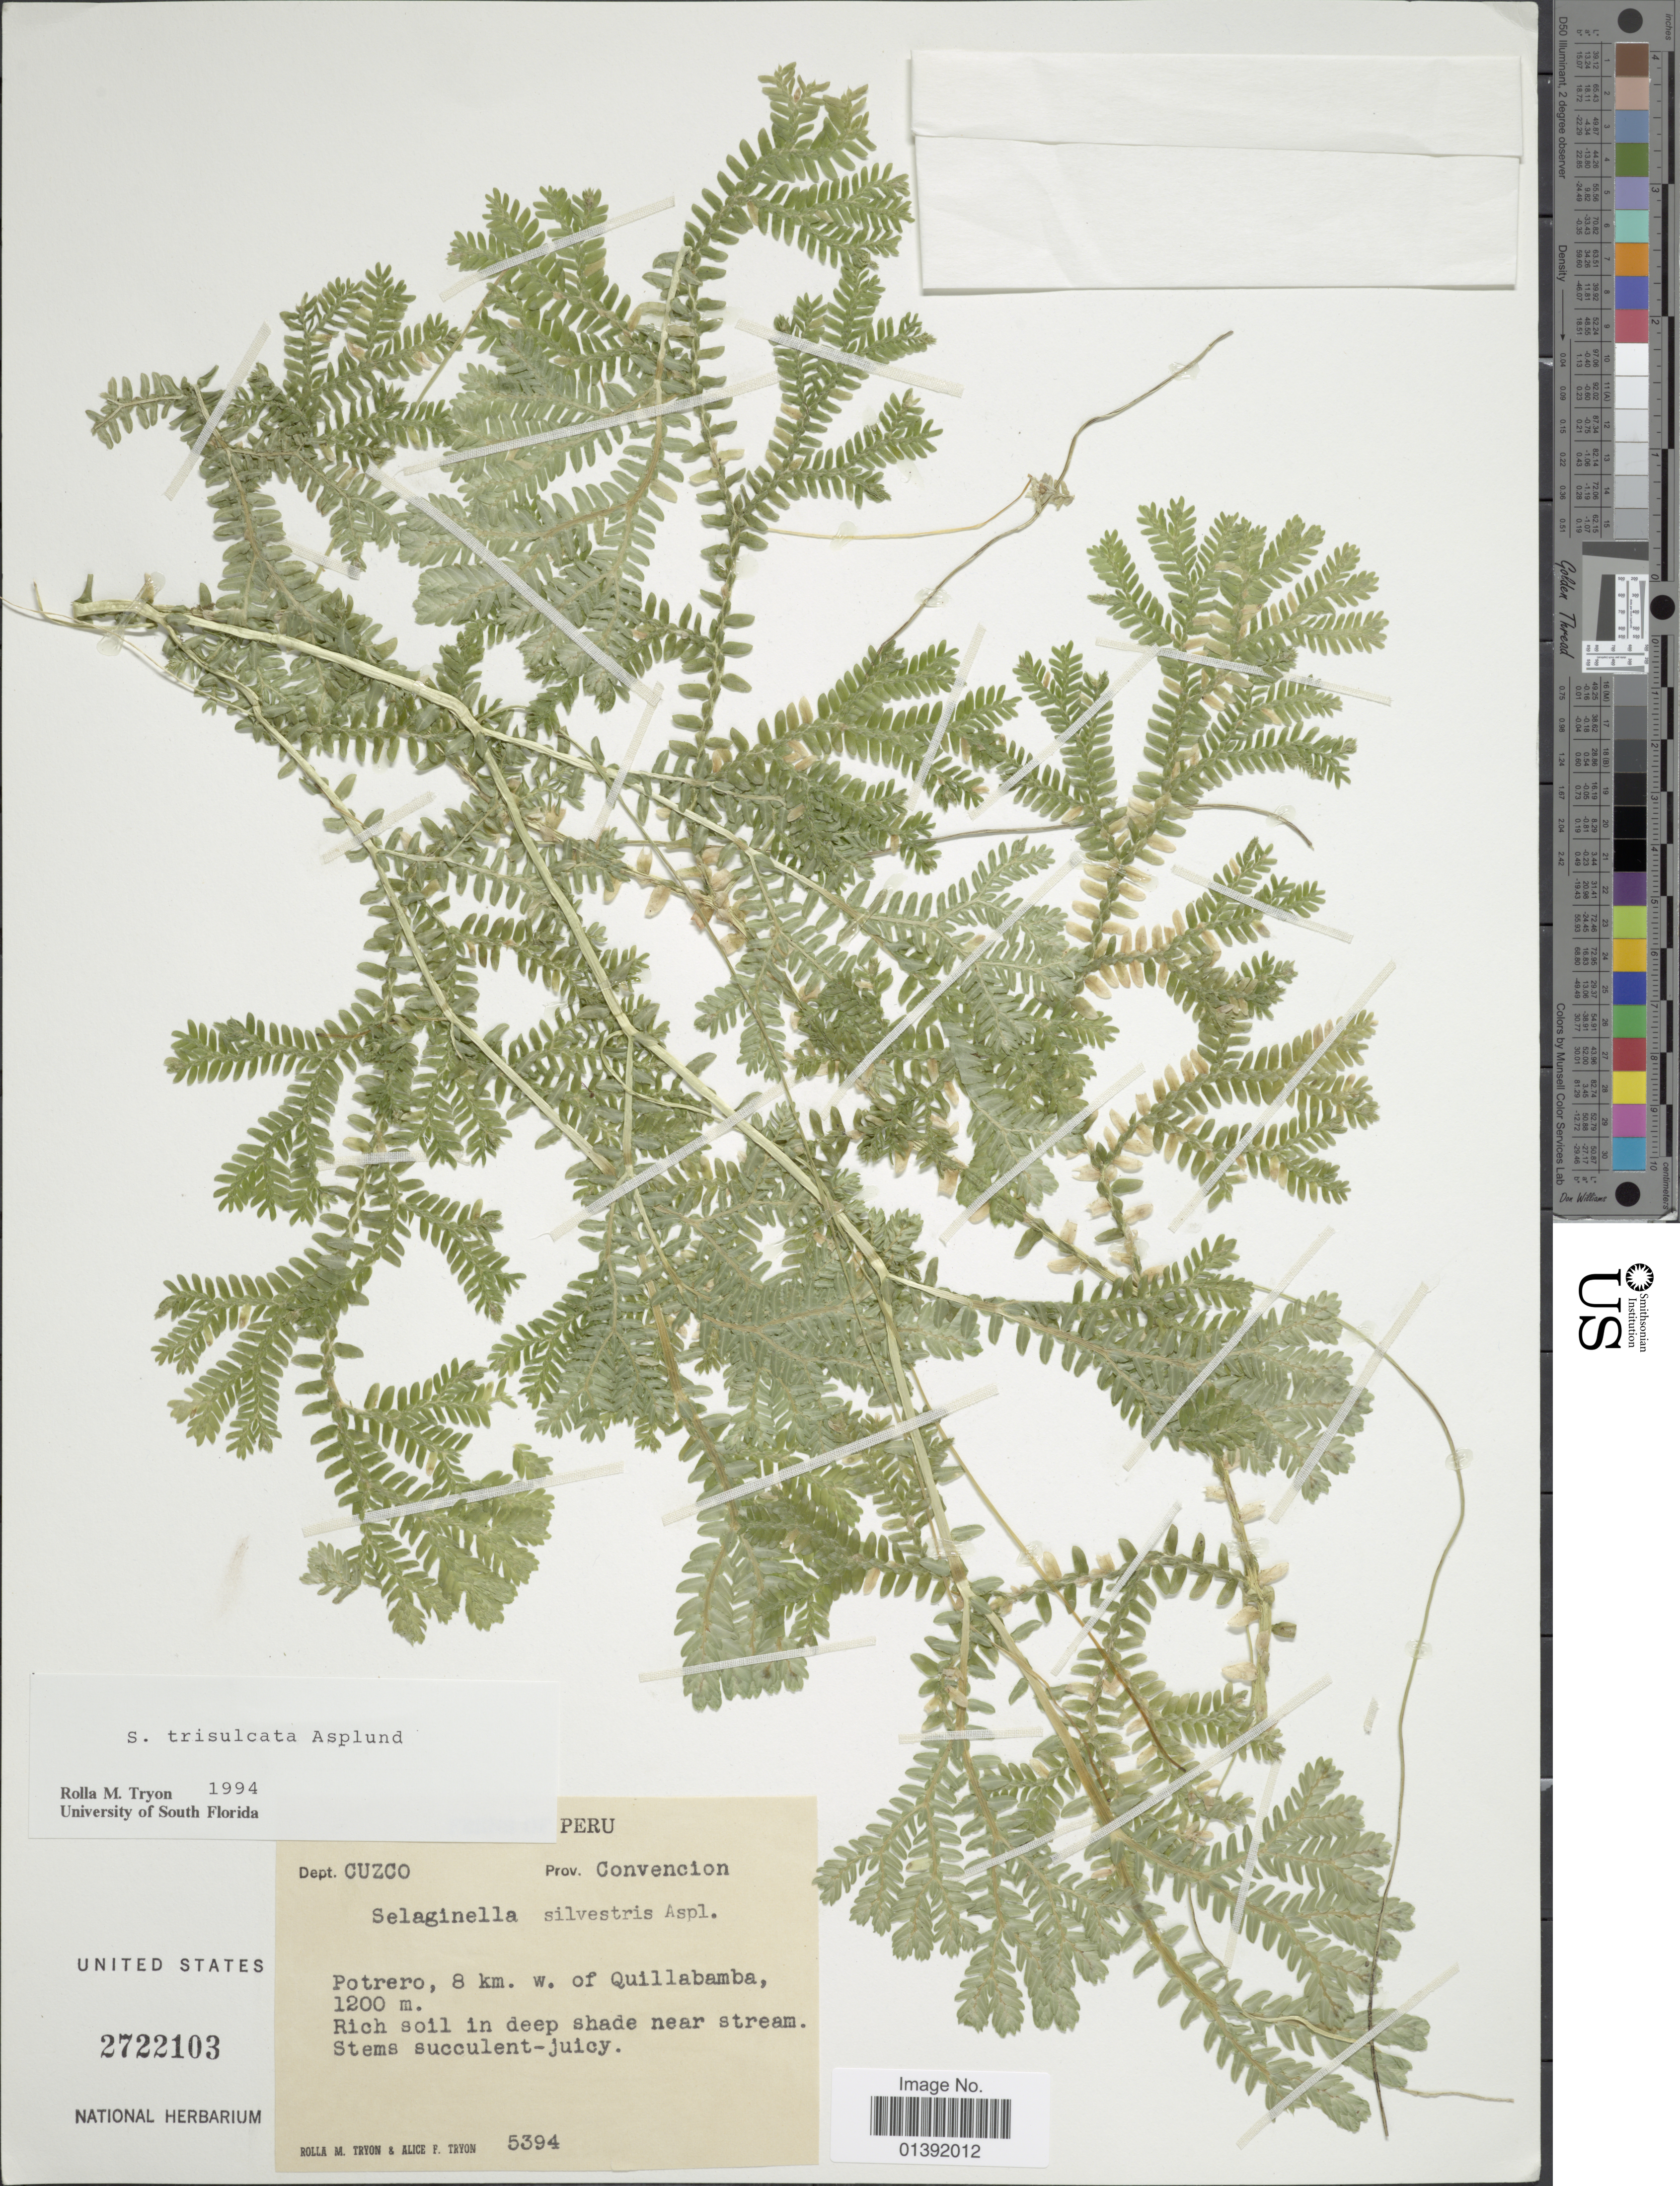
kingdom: Plantae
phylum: Tracheophyta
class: Lycopodiopsida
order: Selaginellales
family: Selaginellaceae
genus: Selaginella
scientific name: Selaginella trisulcata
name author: Aspl.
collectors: R. M. Tryon & A. F. Tryon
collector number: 5394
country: Peru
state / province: Cusco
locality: Prov. Convencion, Potrero, 8 km W. of Quillabamba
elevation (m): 1200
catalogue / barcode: US 2722103